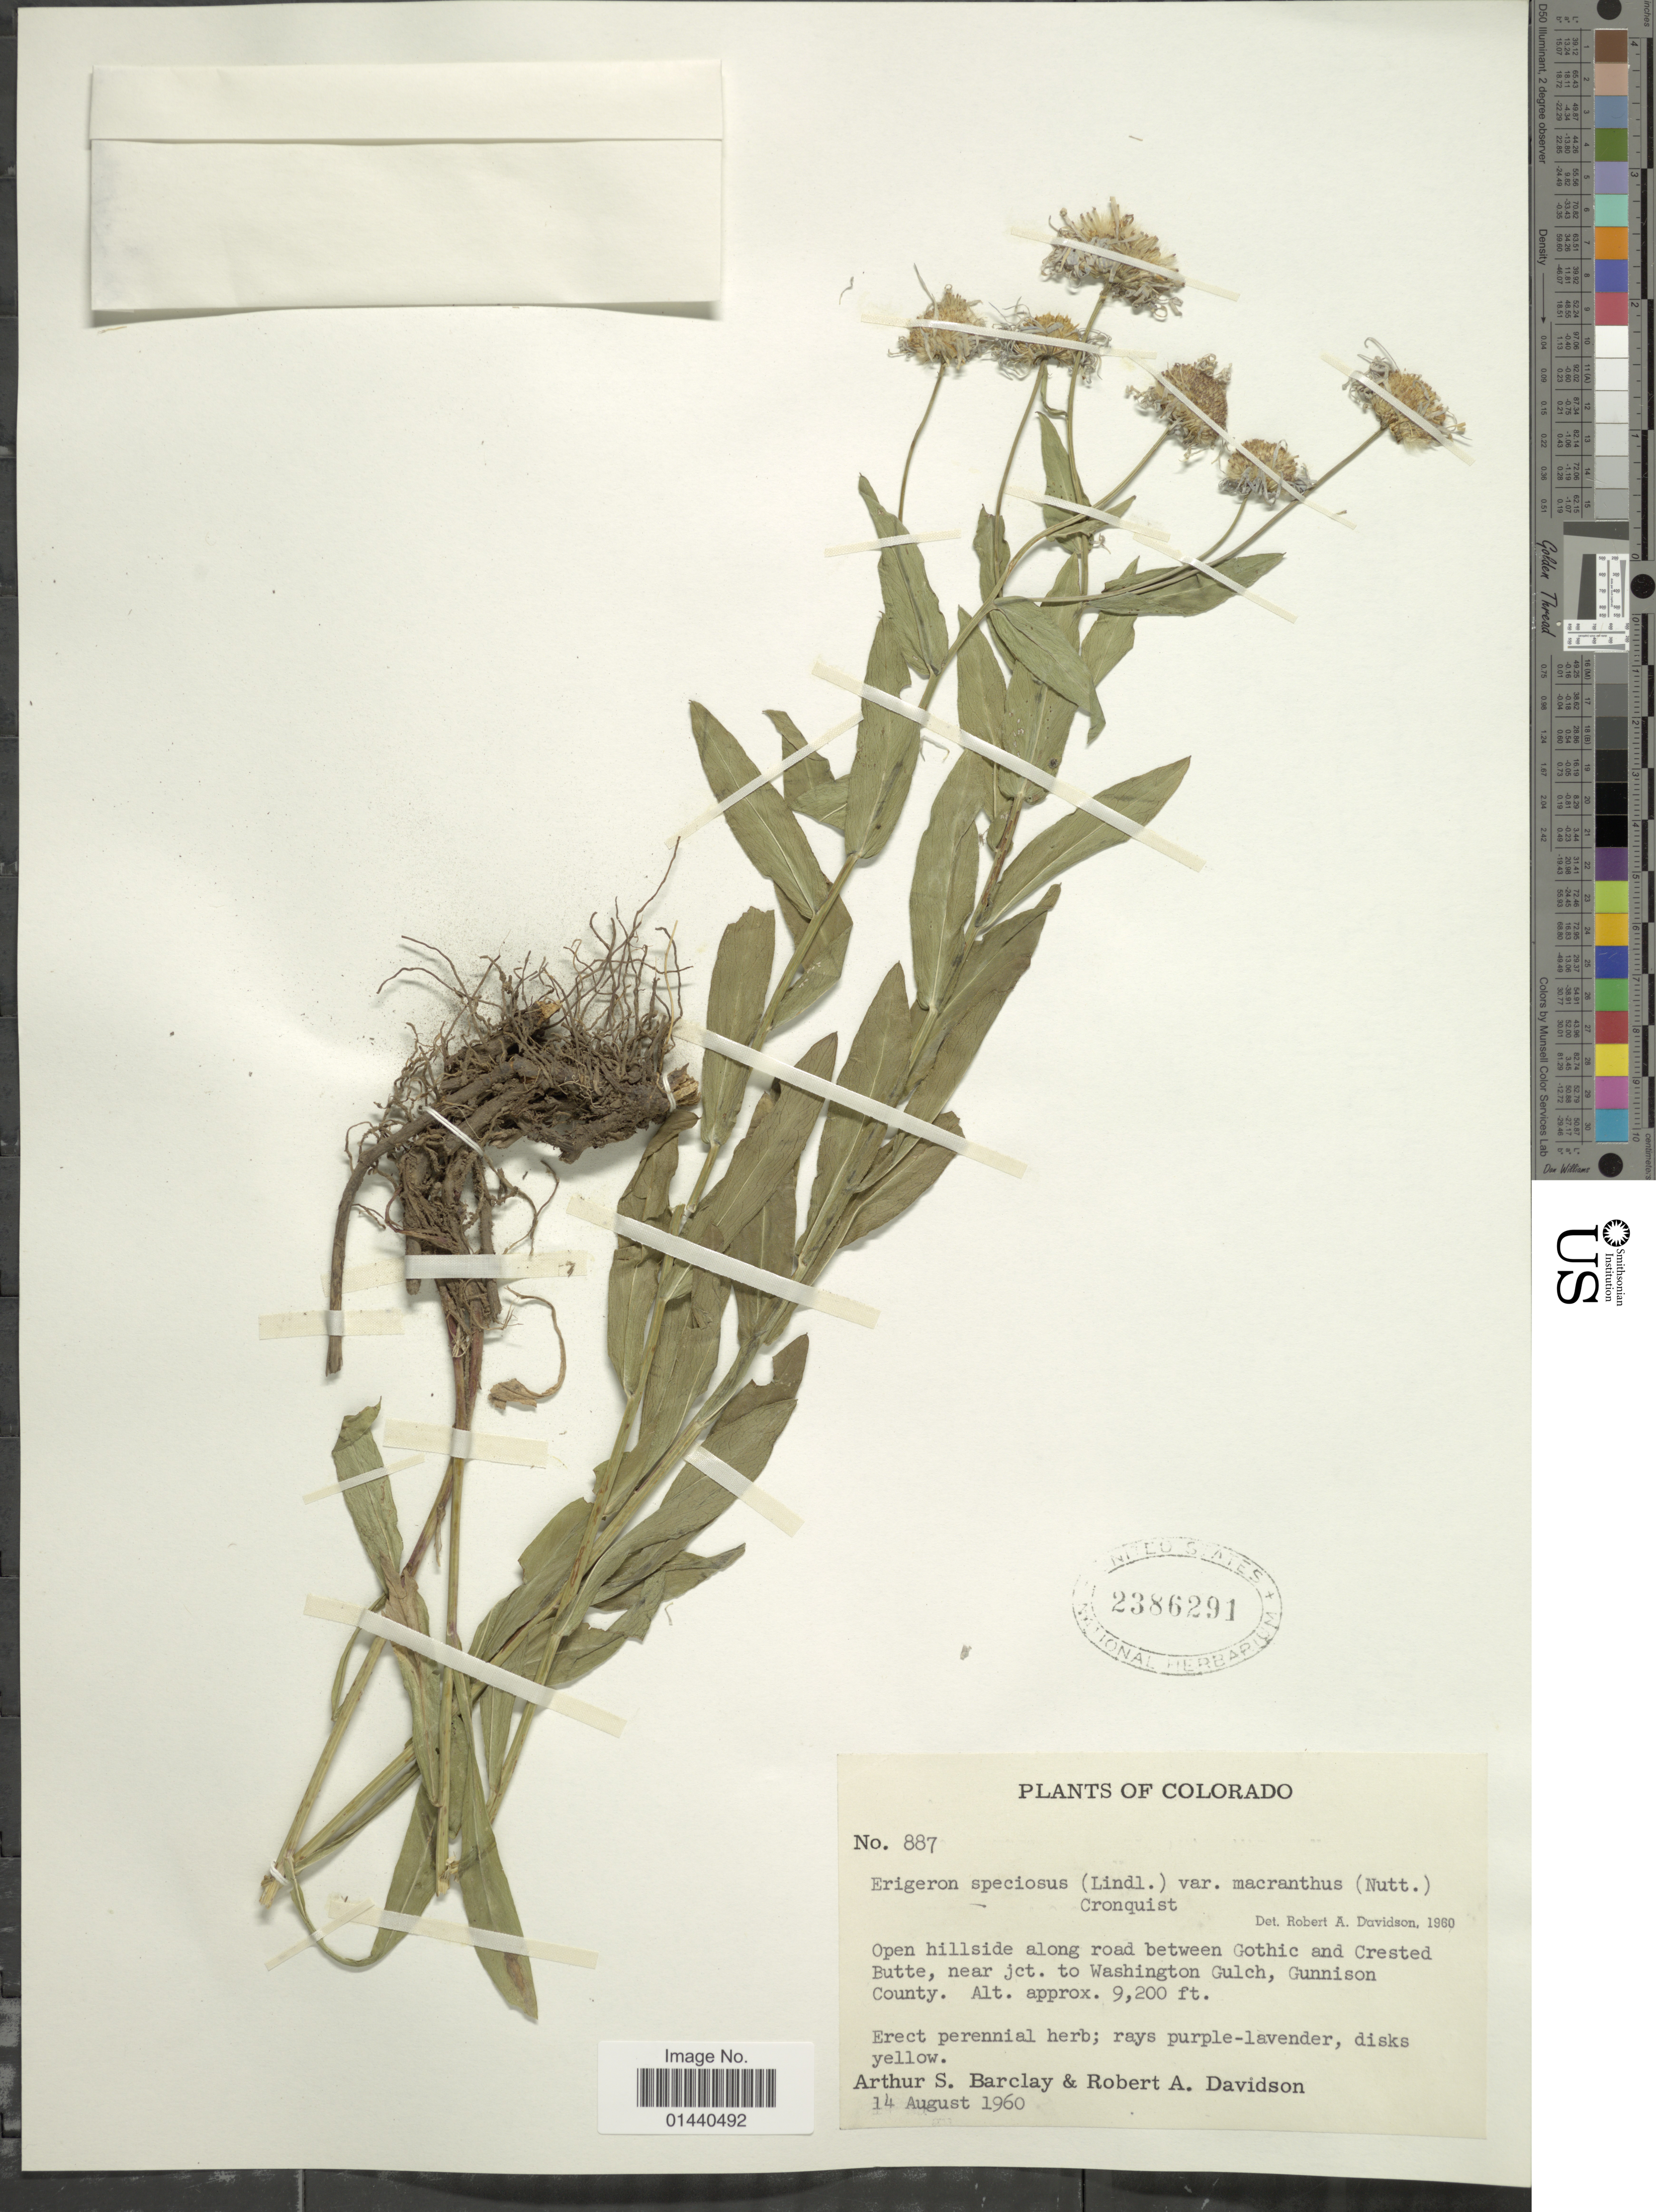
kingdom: Plantae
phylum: Tracheophyta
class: Magnoliopsida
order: Asterales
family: Asteraceae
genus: Erigeron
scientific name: Erigeron speciosus var. macranthus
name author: (Nutt.) Cronq.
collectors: A. S. Barclay & R. A. Davidson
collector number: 887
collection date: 1960-08-14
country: United States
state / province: Colorado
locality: Open hillside along road between Gothic and Crested Butte, near jct. to Washington Gulch, Gunnison County.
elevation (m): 2804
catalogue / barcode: US 2386291